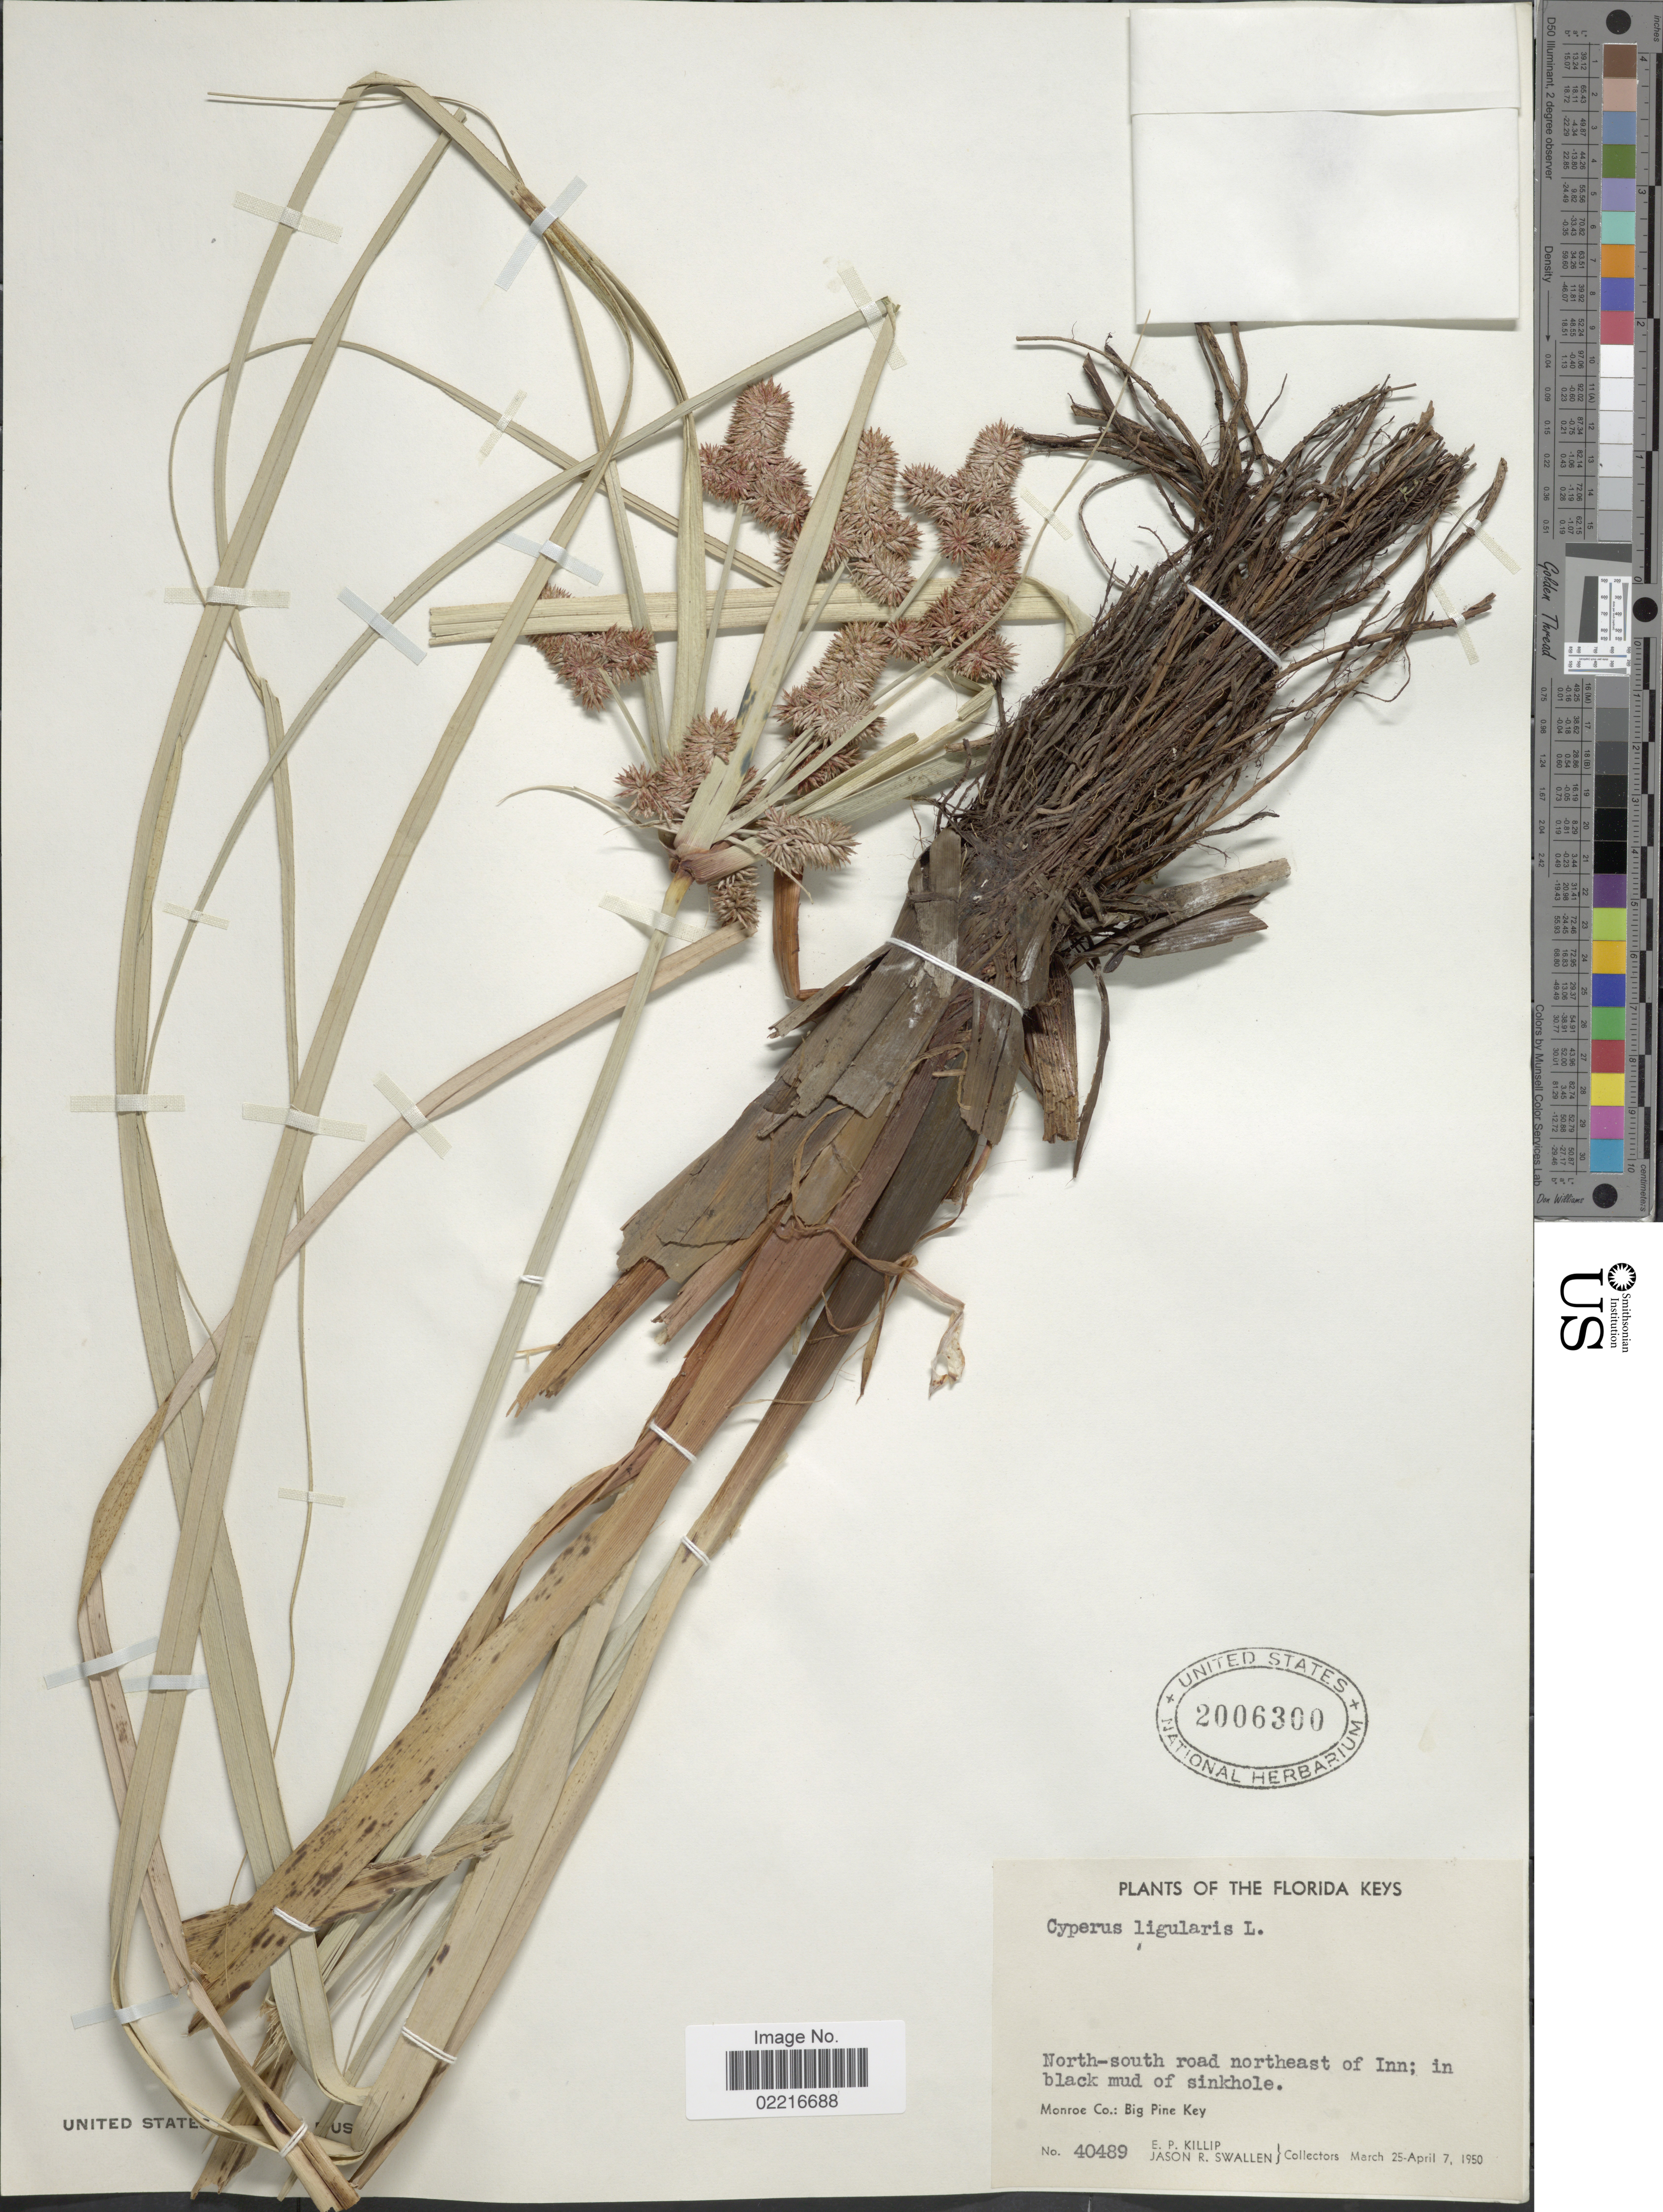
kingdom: Plantae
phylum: Tracheophyta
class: Liliopsida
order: Poales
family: Cyperaceae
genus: Cyperus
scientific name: Cyperus ligularis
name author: L.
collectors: E. P. Killip & J. R. Swallen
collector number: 40489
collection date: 1950-03-25/1950-04-07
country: United States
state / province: Florida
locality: North-south road northeast of Inn. Monroe Co.: Big Pine Key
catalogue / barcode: US 2006300